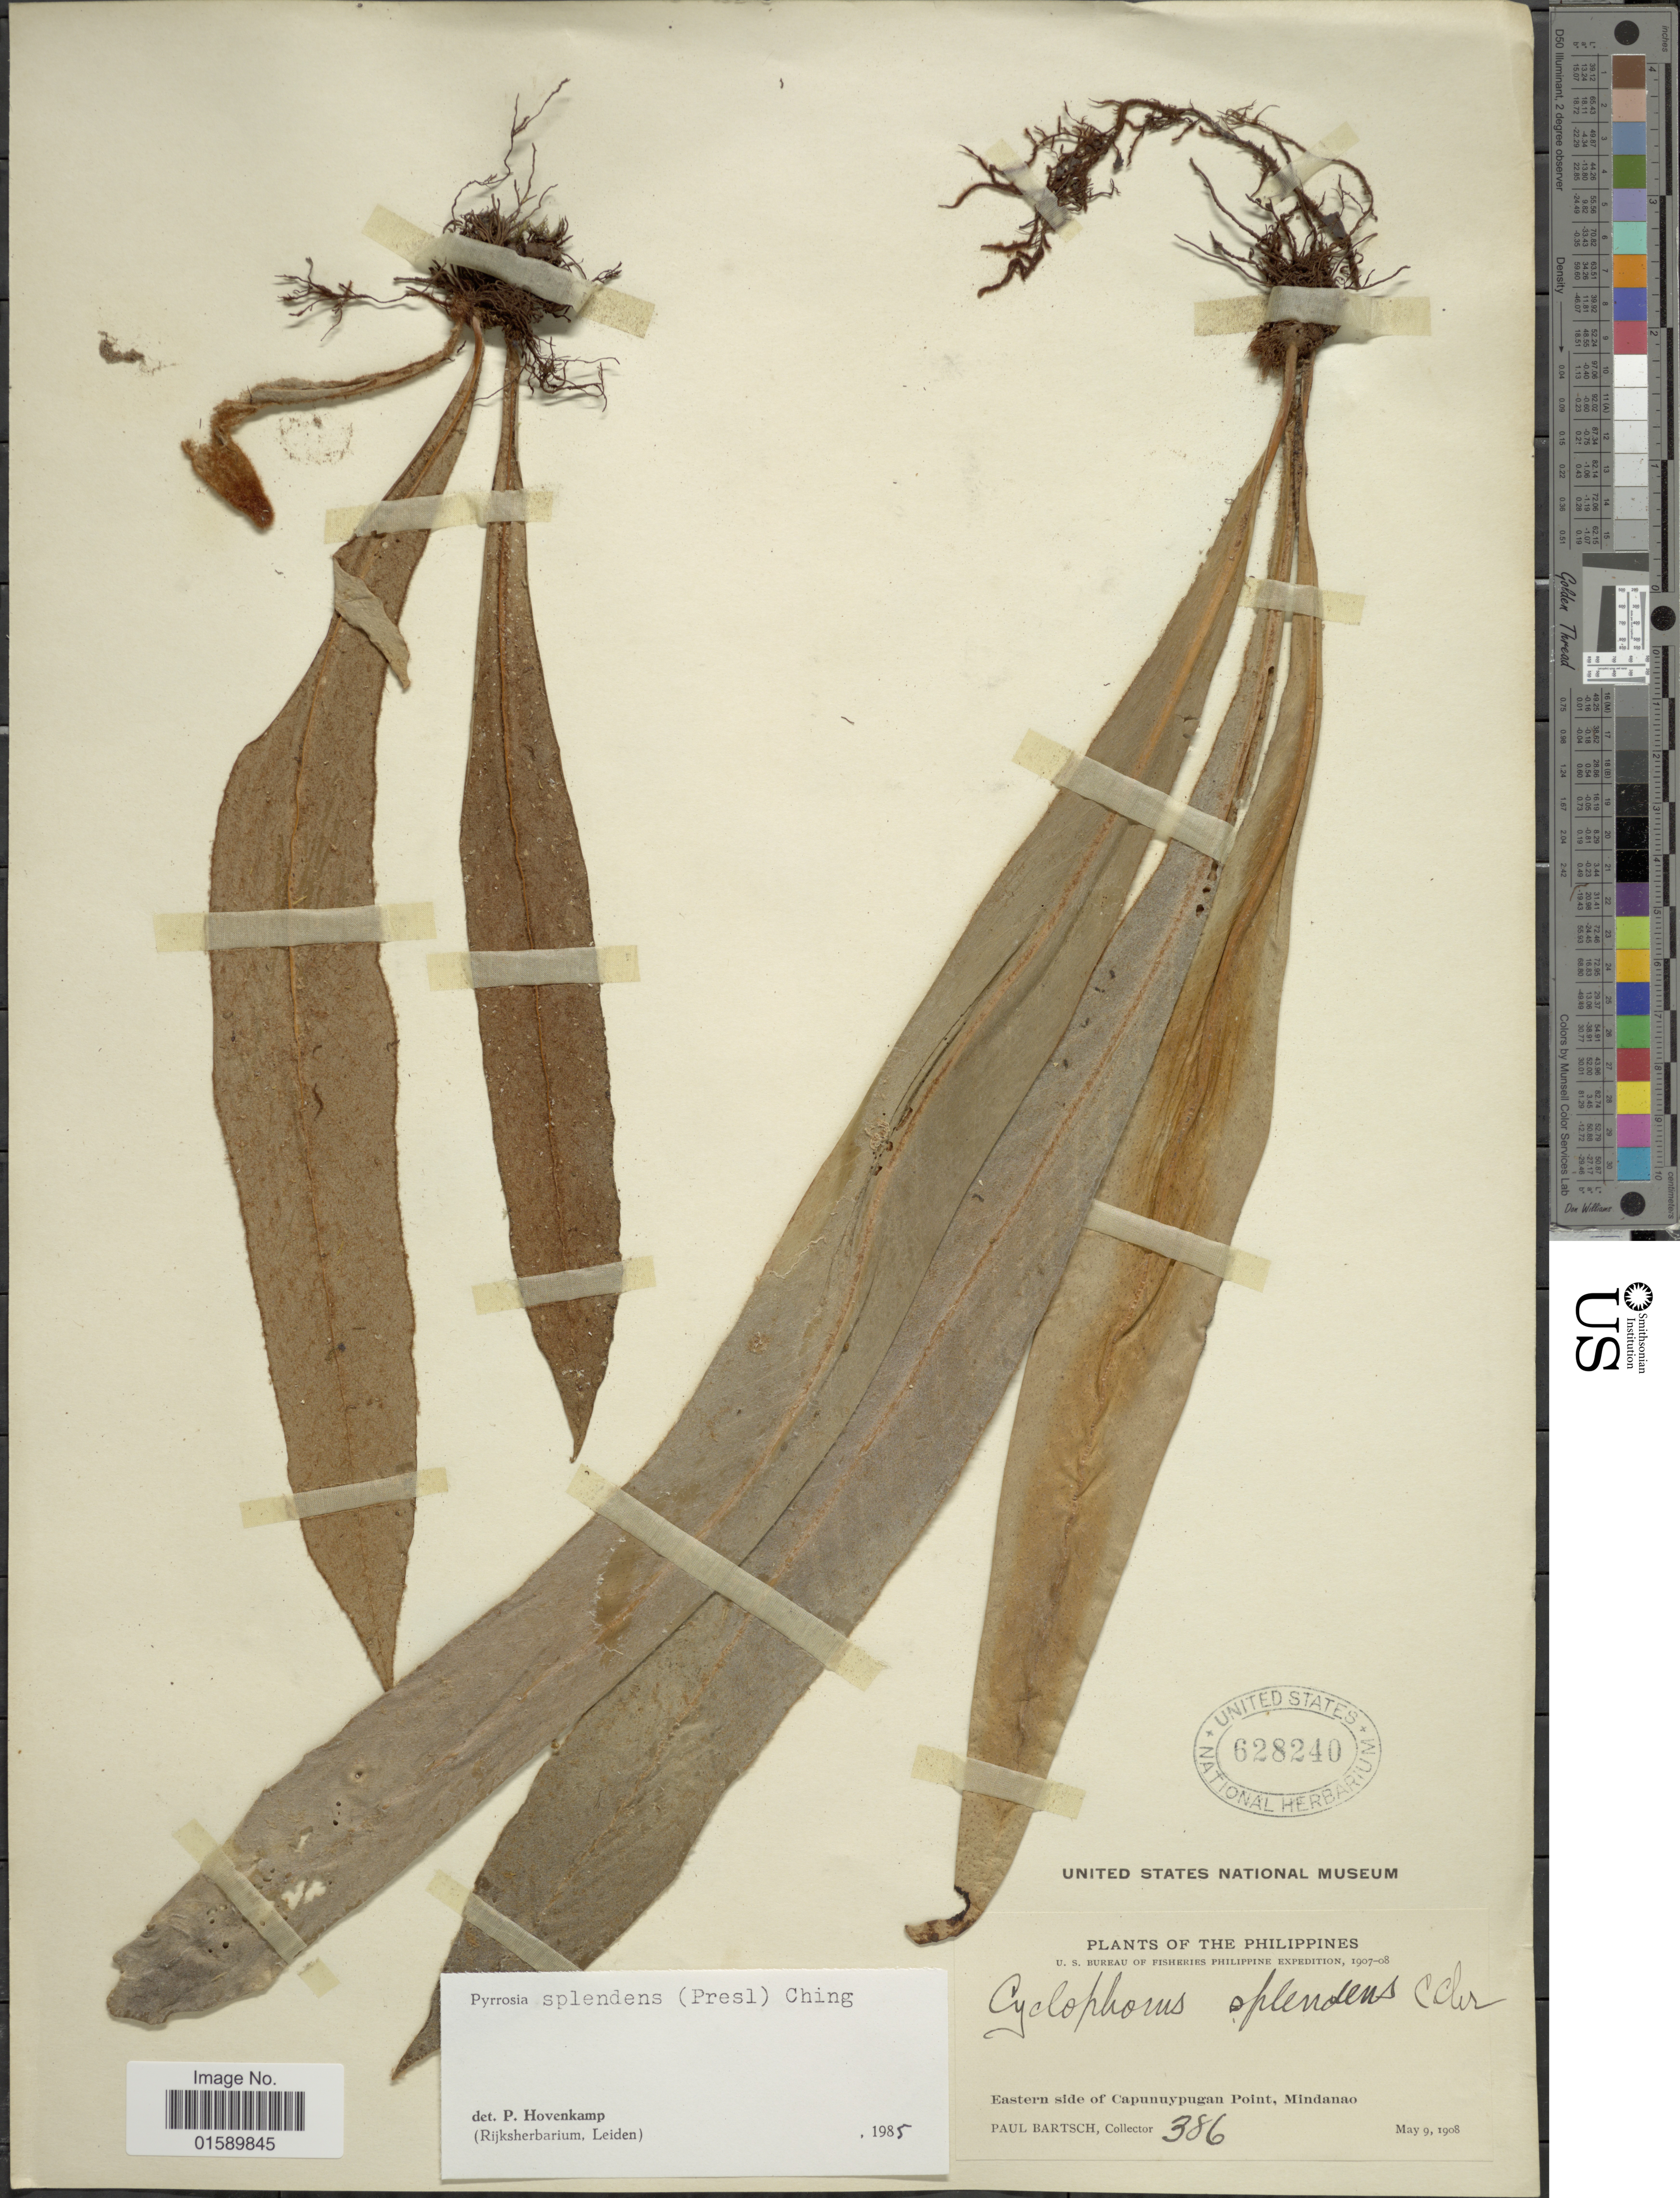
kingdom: Plantae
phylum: Tracheophyta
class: Polypodiopsida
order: Polypodiales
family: Polypodiaceae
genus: Pyrrosia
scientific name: Pyrrosia splendens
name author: (C. Presl) Ching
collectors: P. Bartsch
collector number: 386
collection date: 1908-05-09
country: Philippines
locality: Eastern side of Capunuypugan Point, Mindanao.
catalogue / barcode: US 628240